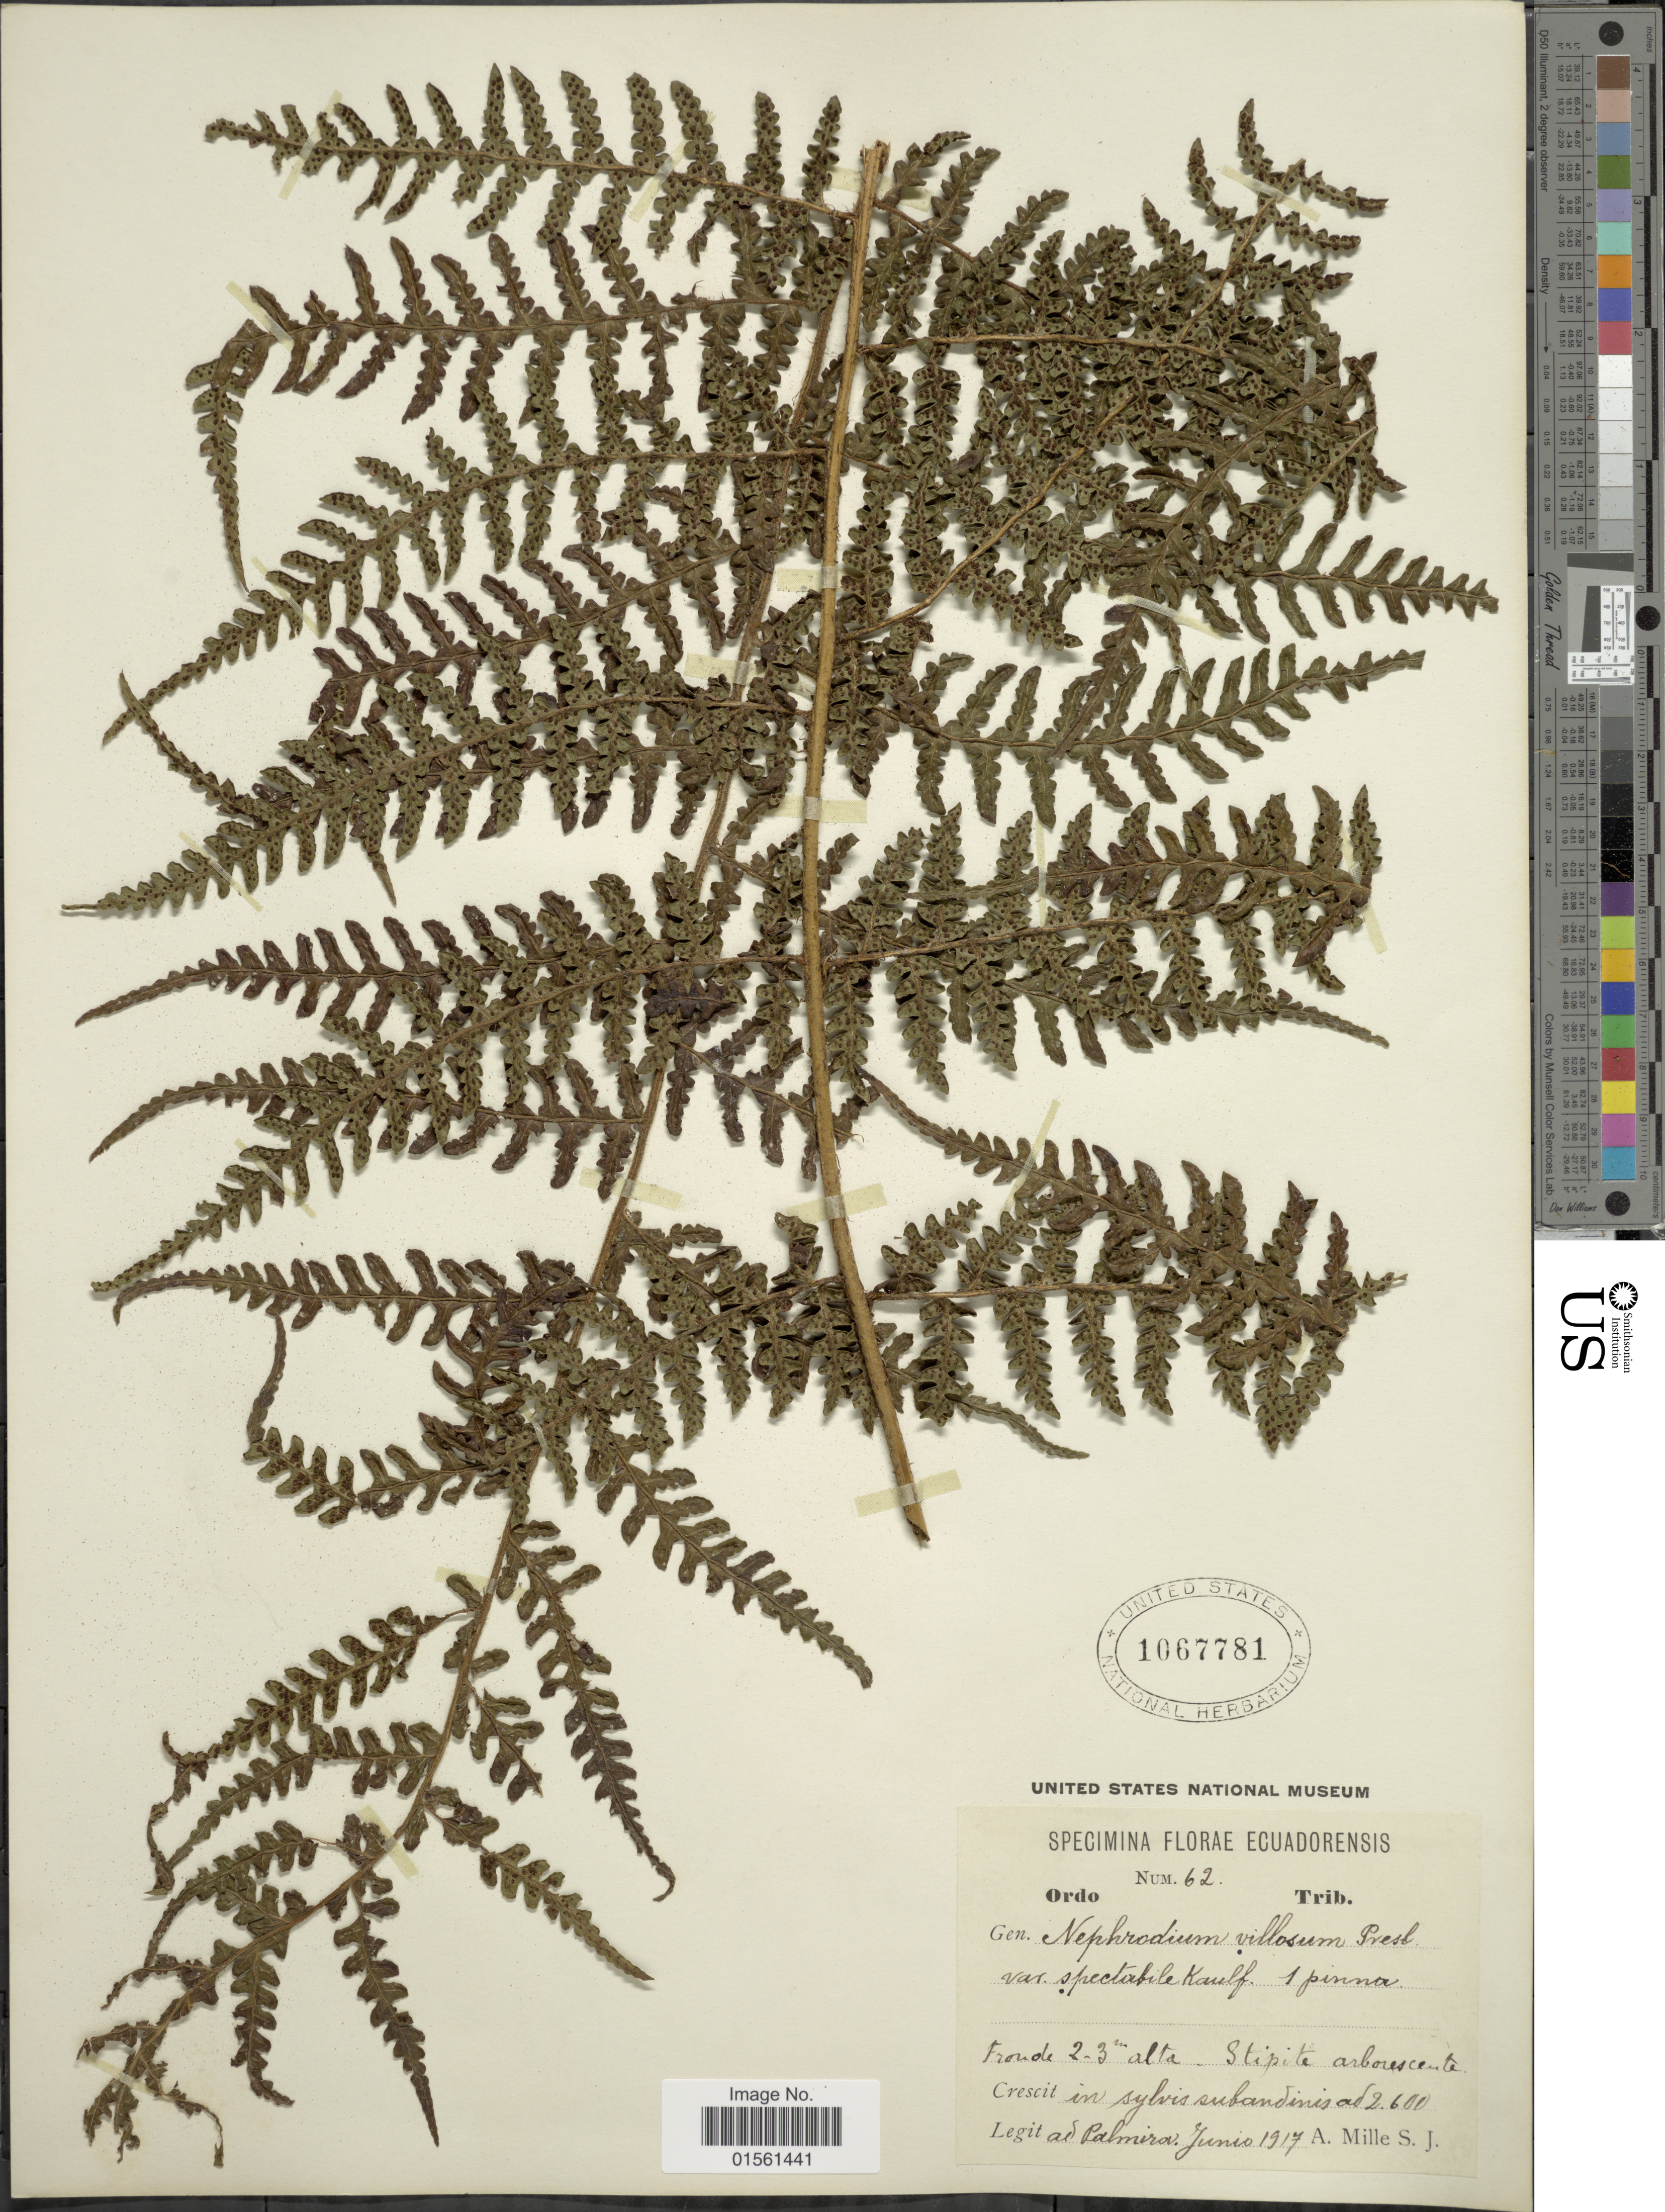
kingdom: Plantae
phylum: Tracheophyta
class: Polypodiopsida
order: Polypodiales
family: Dryopteridaceae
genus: Megalastrum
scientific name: Megalastrum sp.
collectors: A. Mille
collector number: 62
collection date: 1917-06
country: Ecuador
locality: Crescit in sylvis subandinis Palmira .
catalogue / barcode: US 1067781